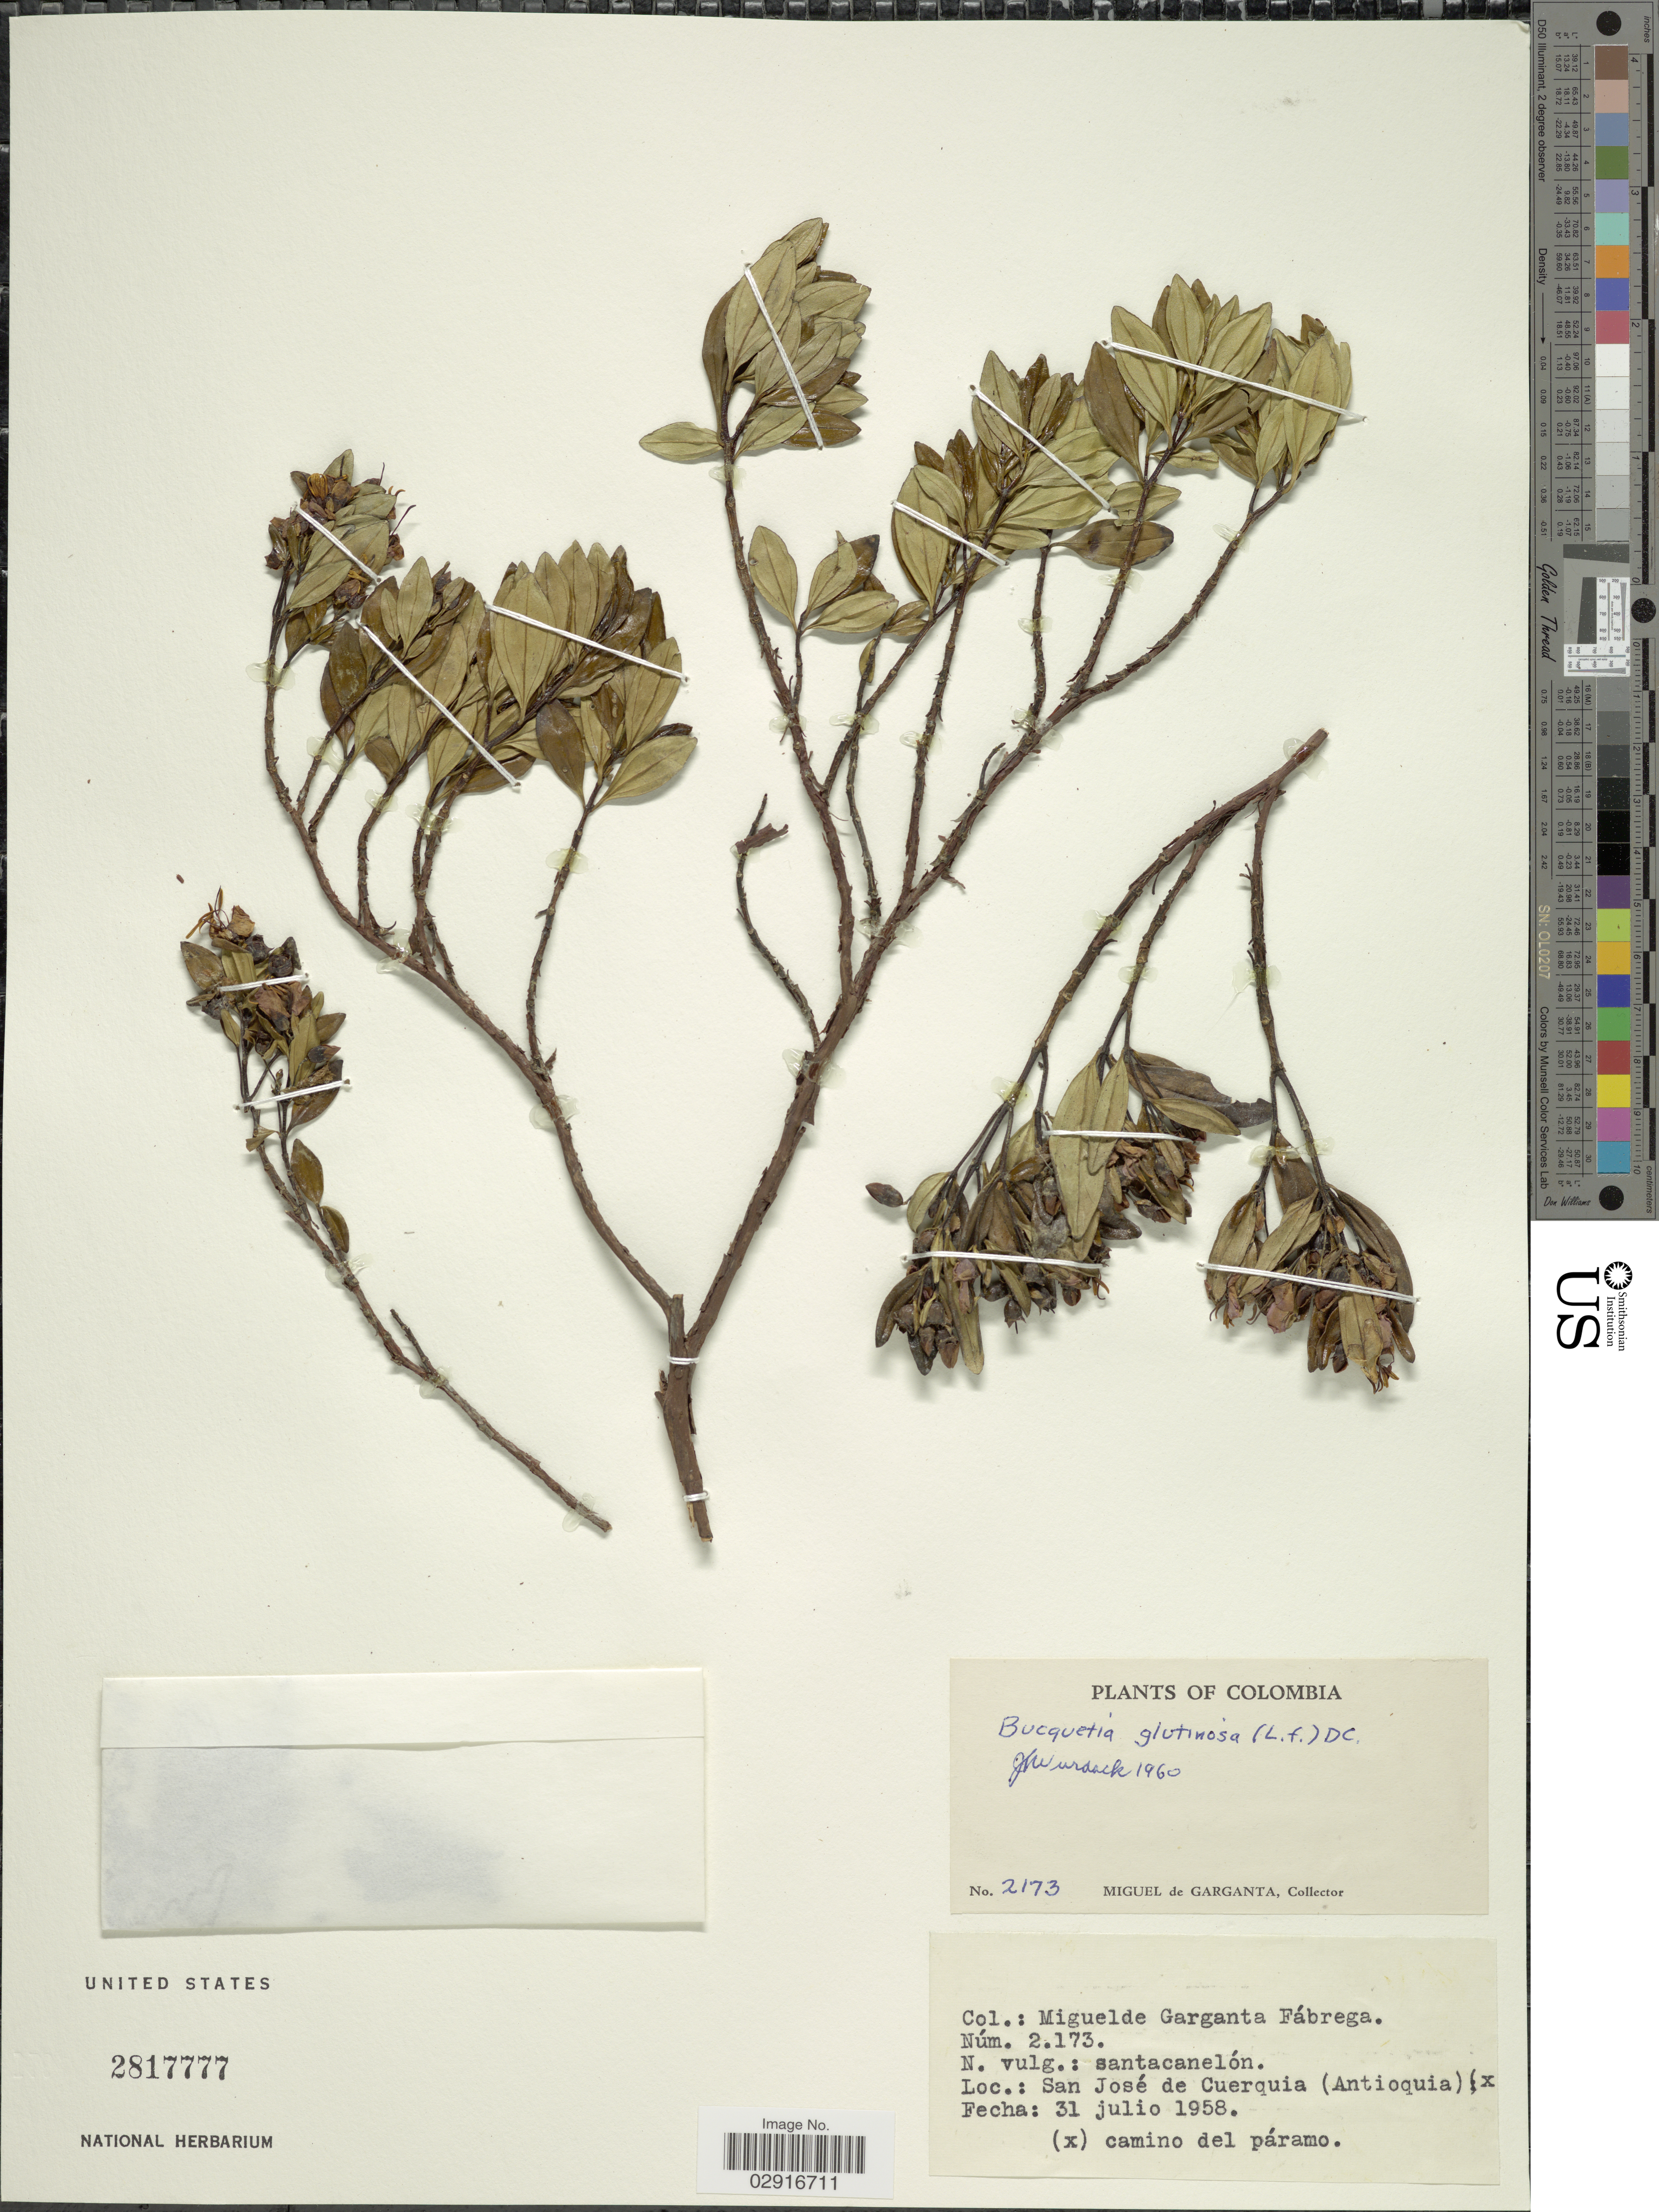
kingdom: Plantae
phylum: Tracheophyta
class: Magnoliopsida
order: Myrtales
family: Melastomataceae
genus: Bucquetia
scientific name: Bucquetia glutinosa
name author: DC.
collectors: M. Garganta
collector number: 2173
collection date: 1958-07-31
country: Colombia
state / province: Antioquia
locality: San José de Cuerquia.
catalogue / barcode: US 2817777